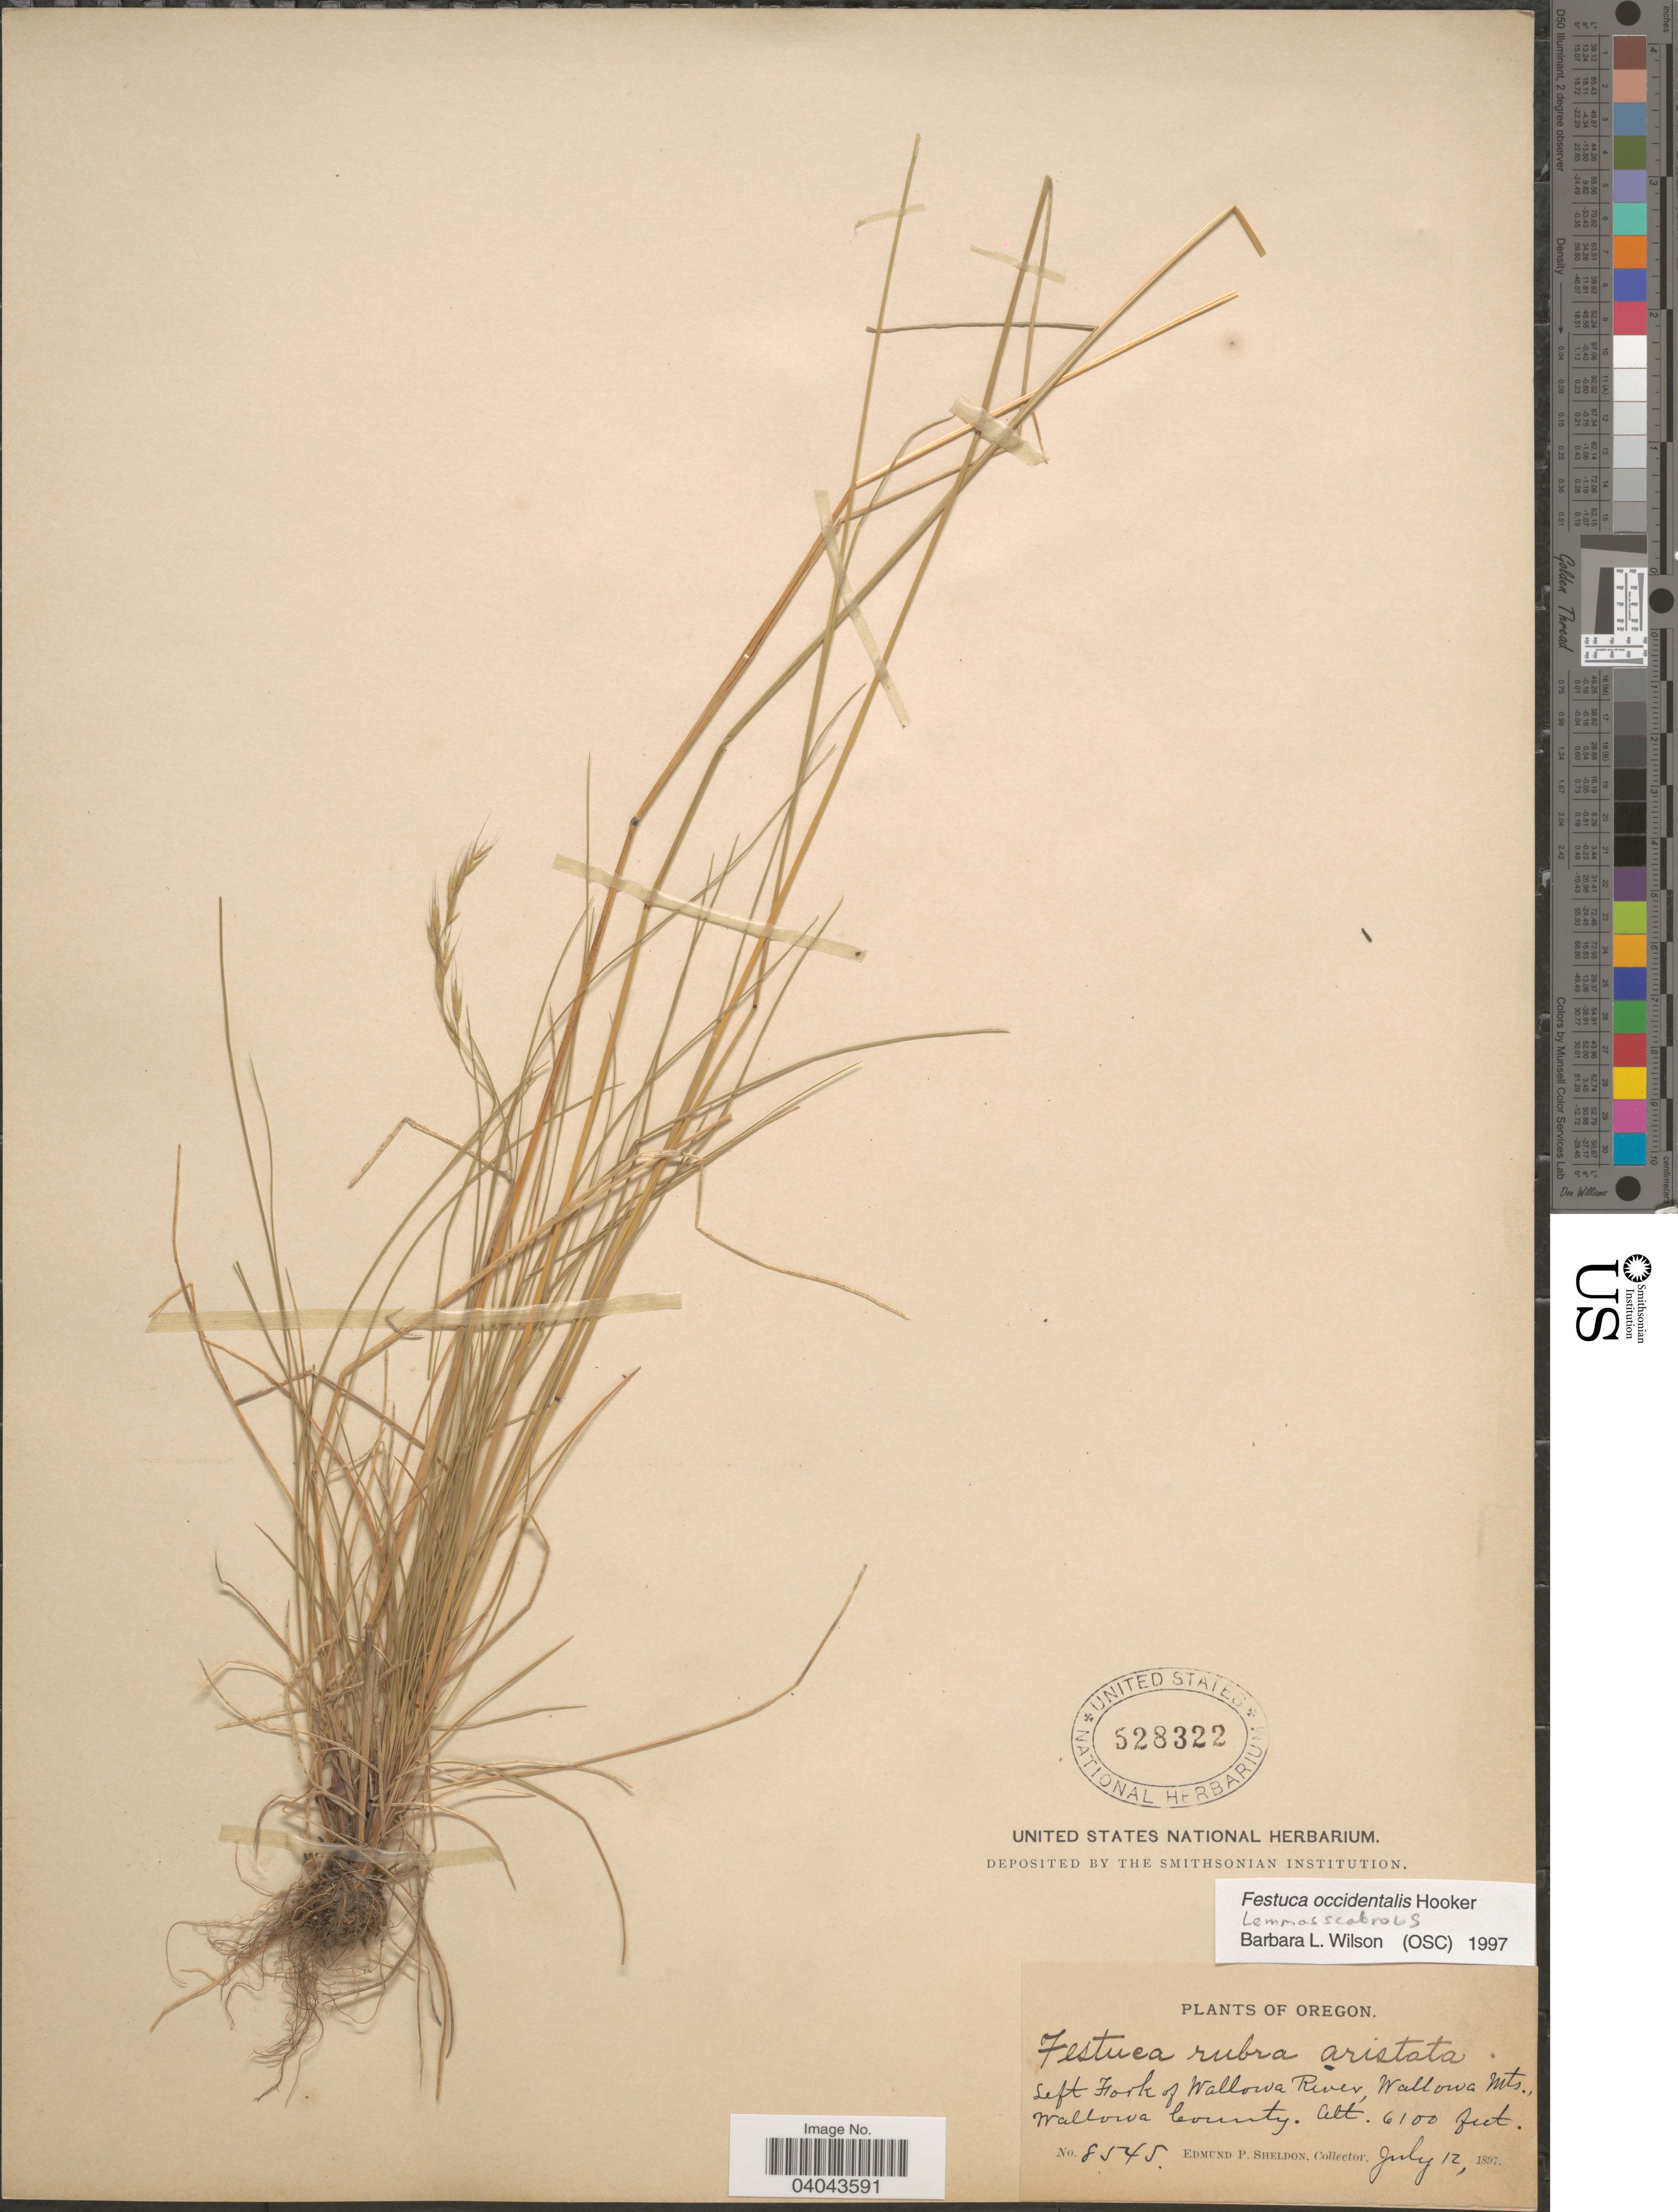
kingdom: Plantae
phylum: Tracheophyta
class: Liliopsida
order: Poales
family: Poaceae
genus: Festuca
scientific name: Festuca occidentalis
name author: Hook.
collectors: E. P. Sheldon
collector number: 8545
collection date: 1897-07-12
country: United States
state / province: Oregon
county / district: Wallowa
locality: Left Fork of Wallowa River, Wallowa Mts., Wallowa County.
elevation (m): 1859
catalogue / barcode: US 528322